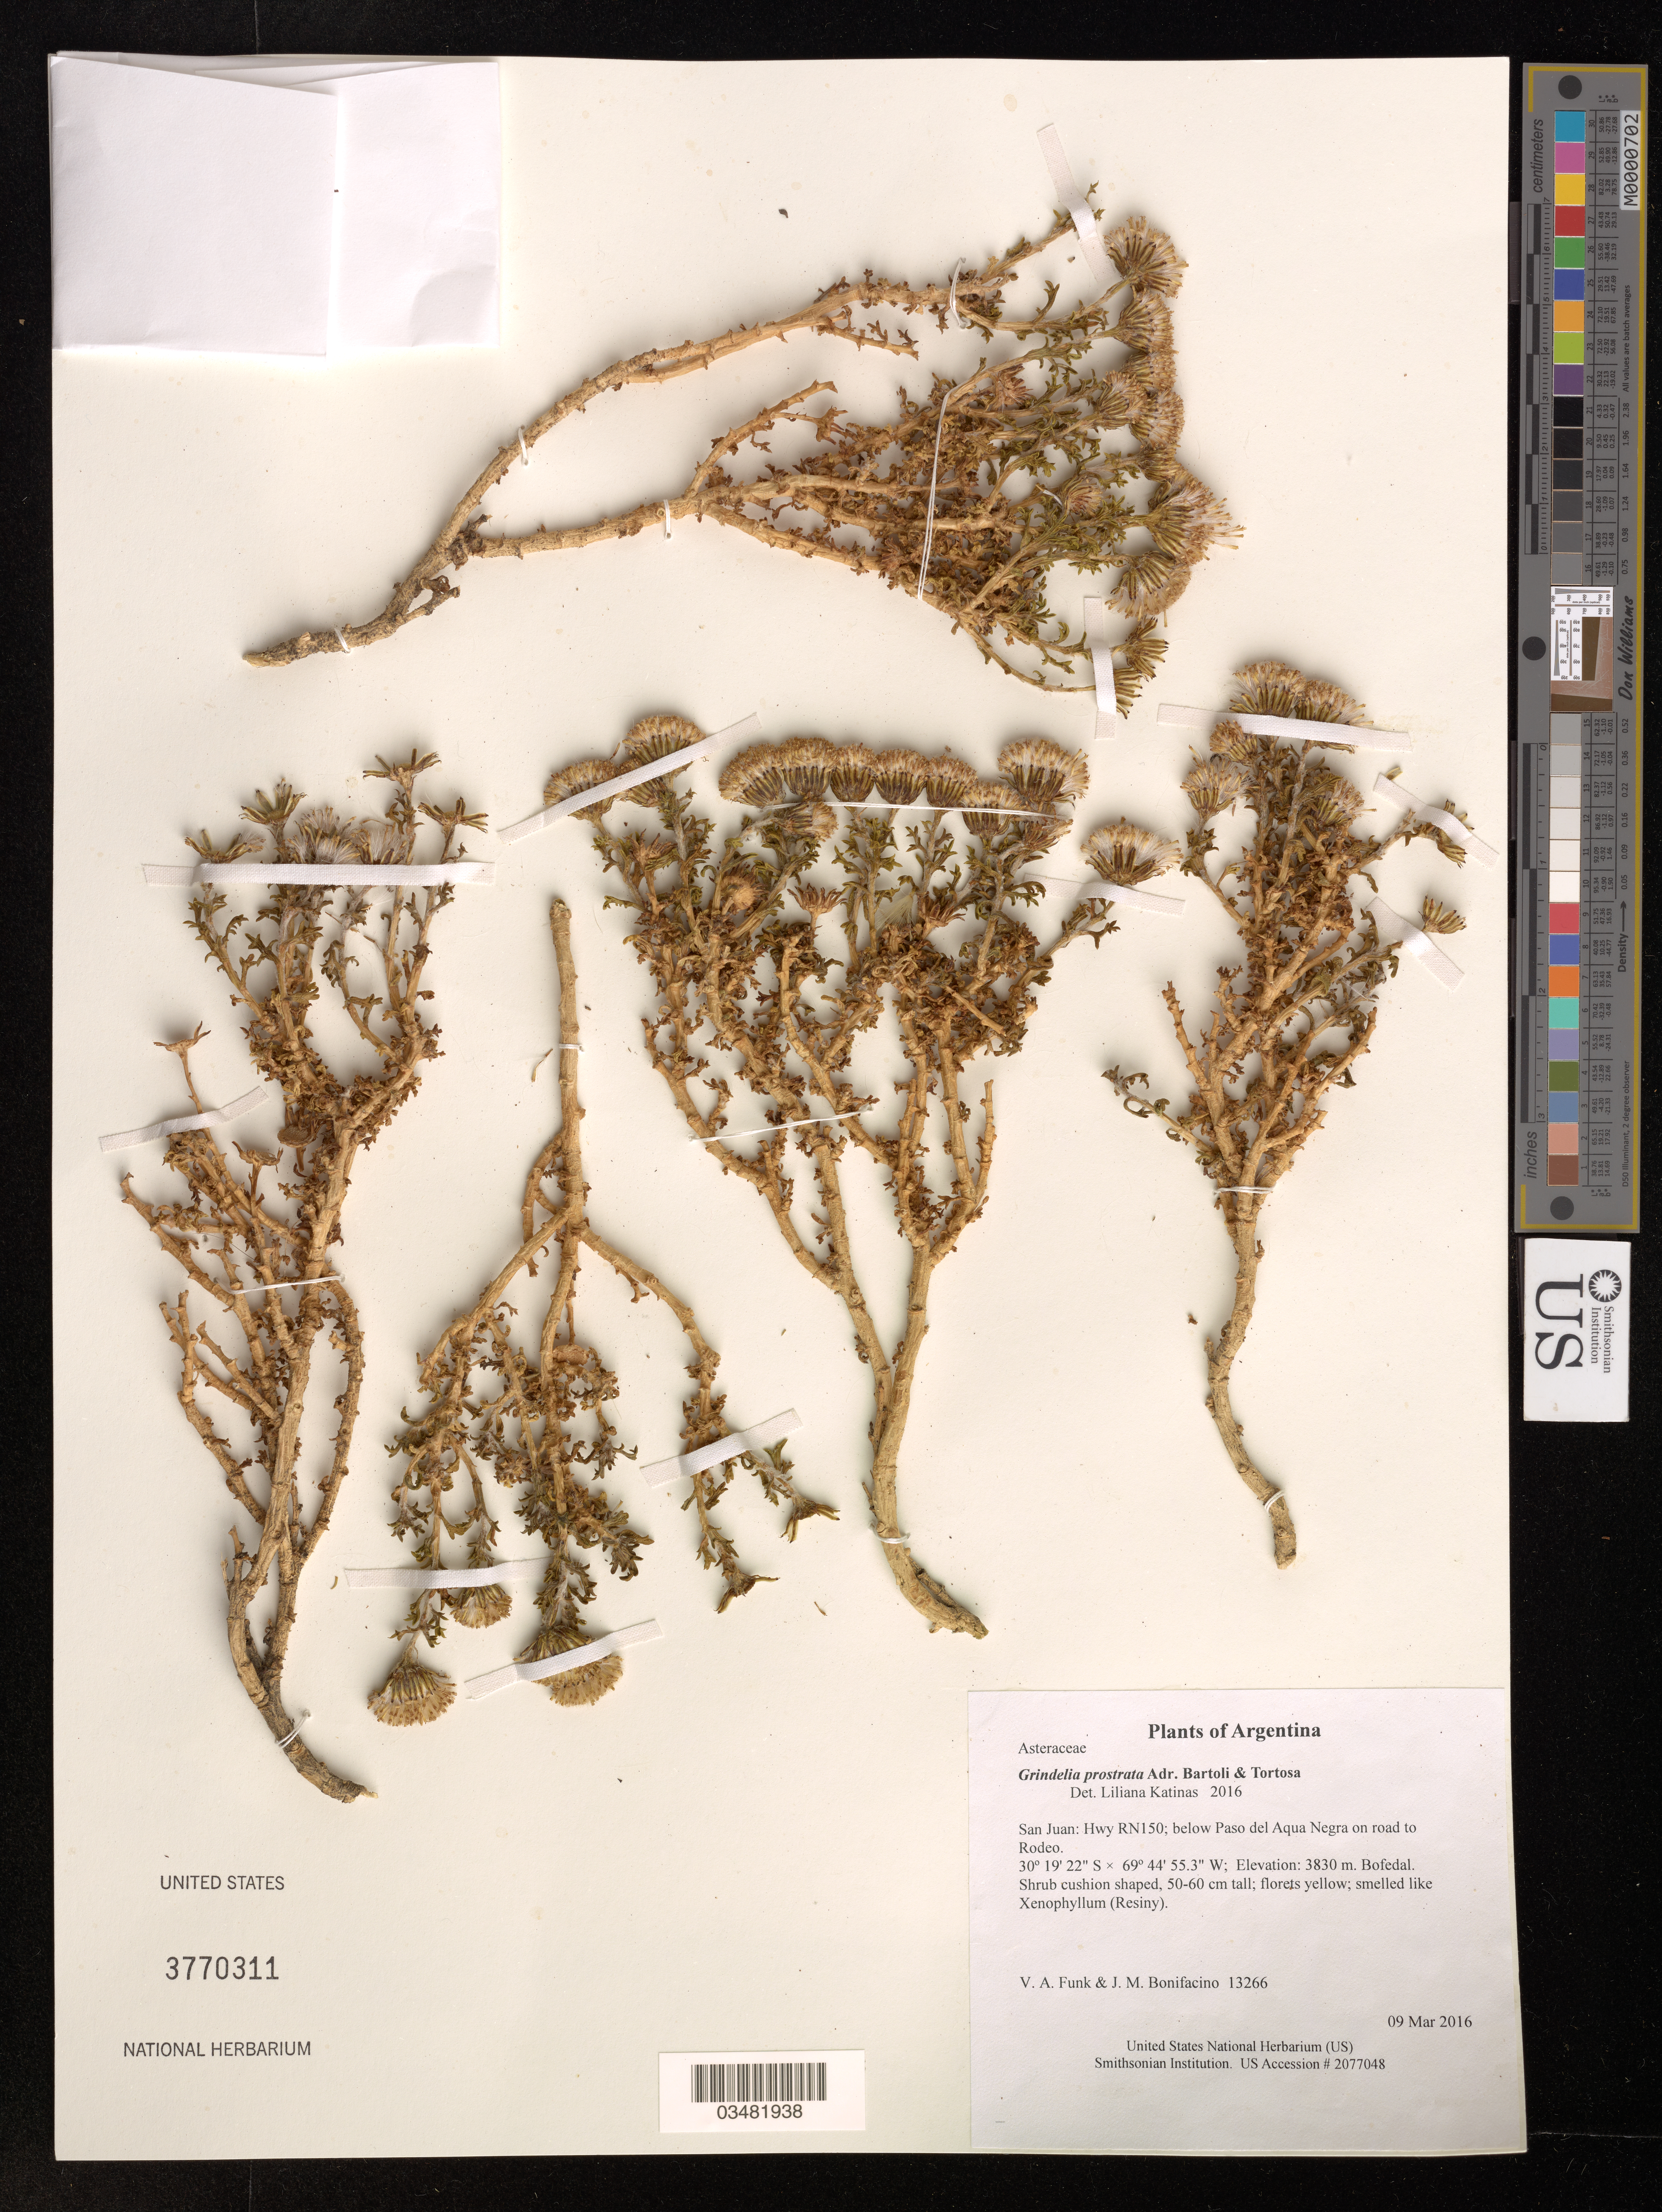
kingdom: Plantae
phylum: Tracheophyta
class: Magnoliopsida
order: Asterales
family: Asteraceae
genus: Grindelia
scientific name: Grindelia prostrata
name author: Adr. Bartoli & Tortosa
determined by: Katinas, L.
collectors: V. Funk & M. Bonifacino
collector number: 13266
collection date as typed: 9 March 2016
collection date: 2016-03-09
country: Argentina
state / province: San Juan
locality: Hwy RN150; below Paso del Aqua Negra on road to Rodeo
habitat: Bofedal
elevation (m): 3830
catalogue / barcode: US 3770311